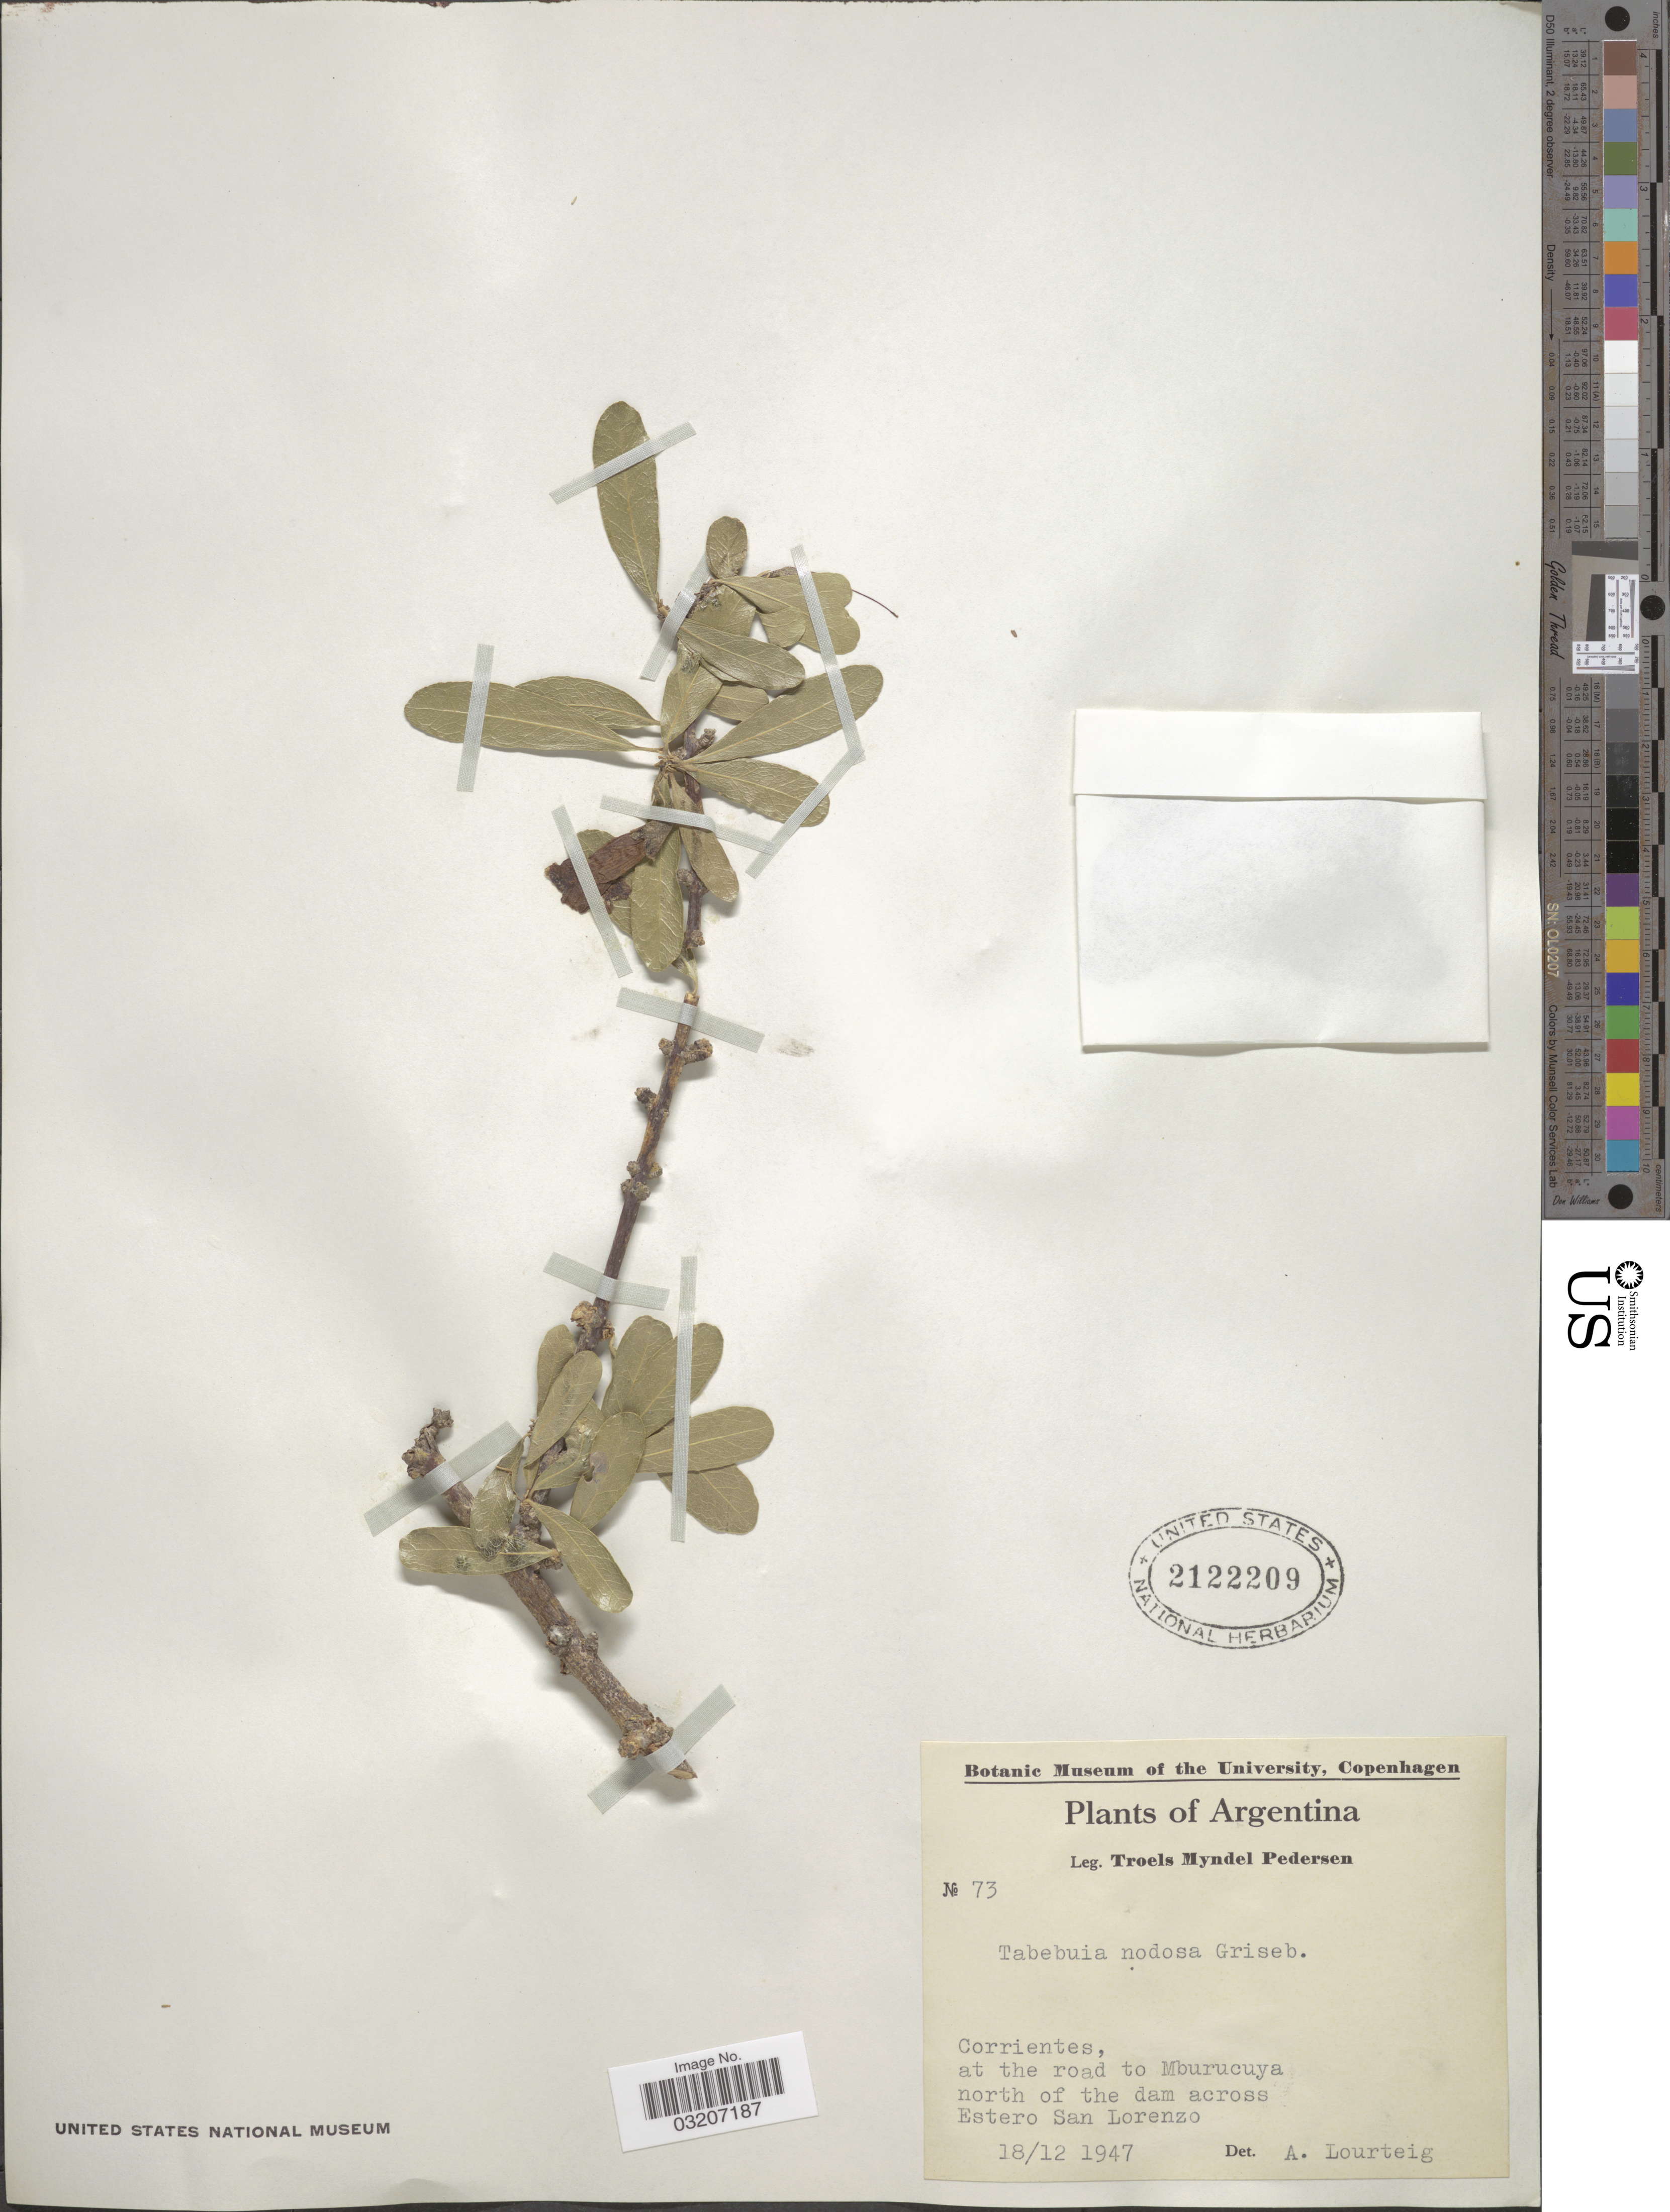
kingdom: Plantae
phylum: Tracheophyta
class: Magnoliopsida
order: Lamiales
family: Bignoniaceae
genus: Tabebuia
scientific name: Tabebuia nodosa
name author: (Griseb.) Griseb.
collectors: T. Pederson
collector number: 73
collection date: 1947-12-18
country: Argentina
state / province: Corrientes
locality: At the road to Mburucuya north of the dam across Estero San Lorenzo.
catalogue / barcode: US 2122209